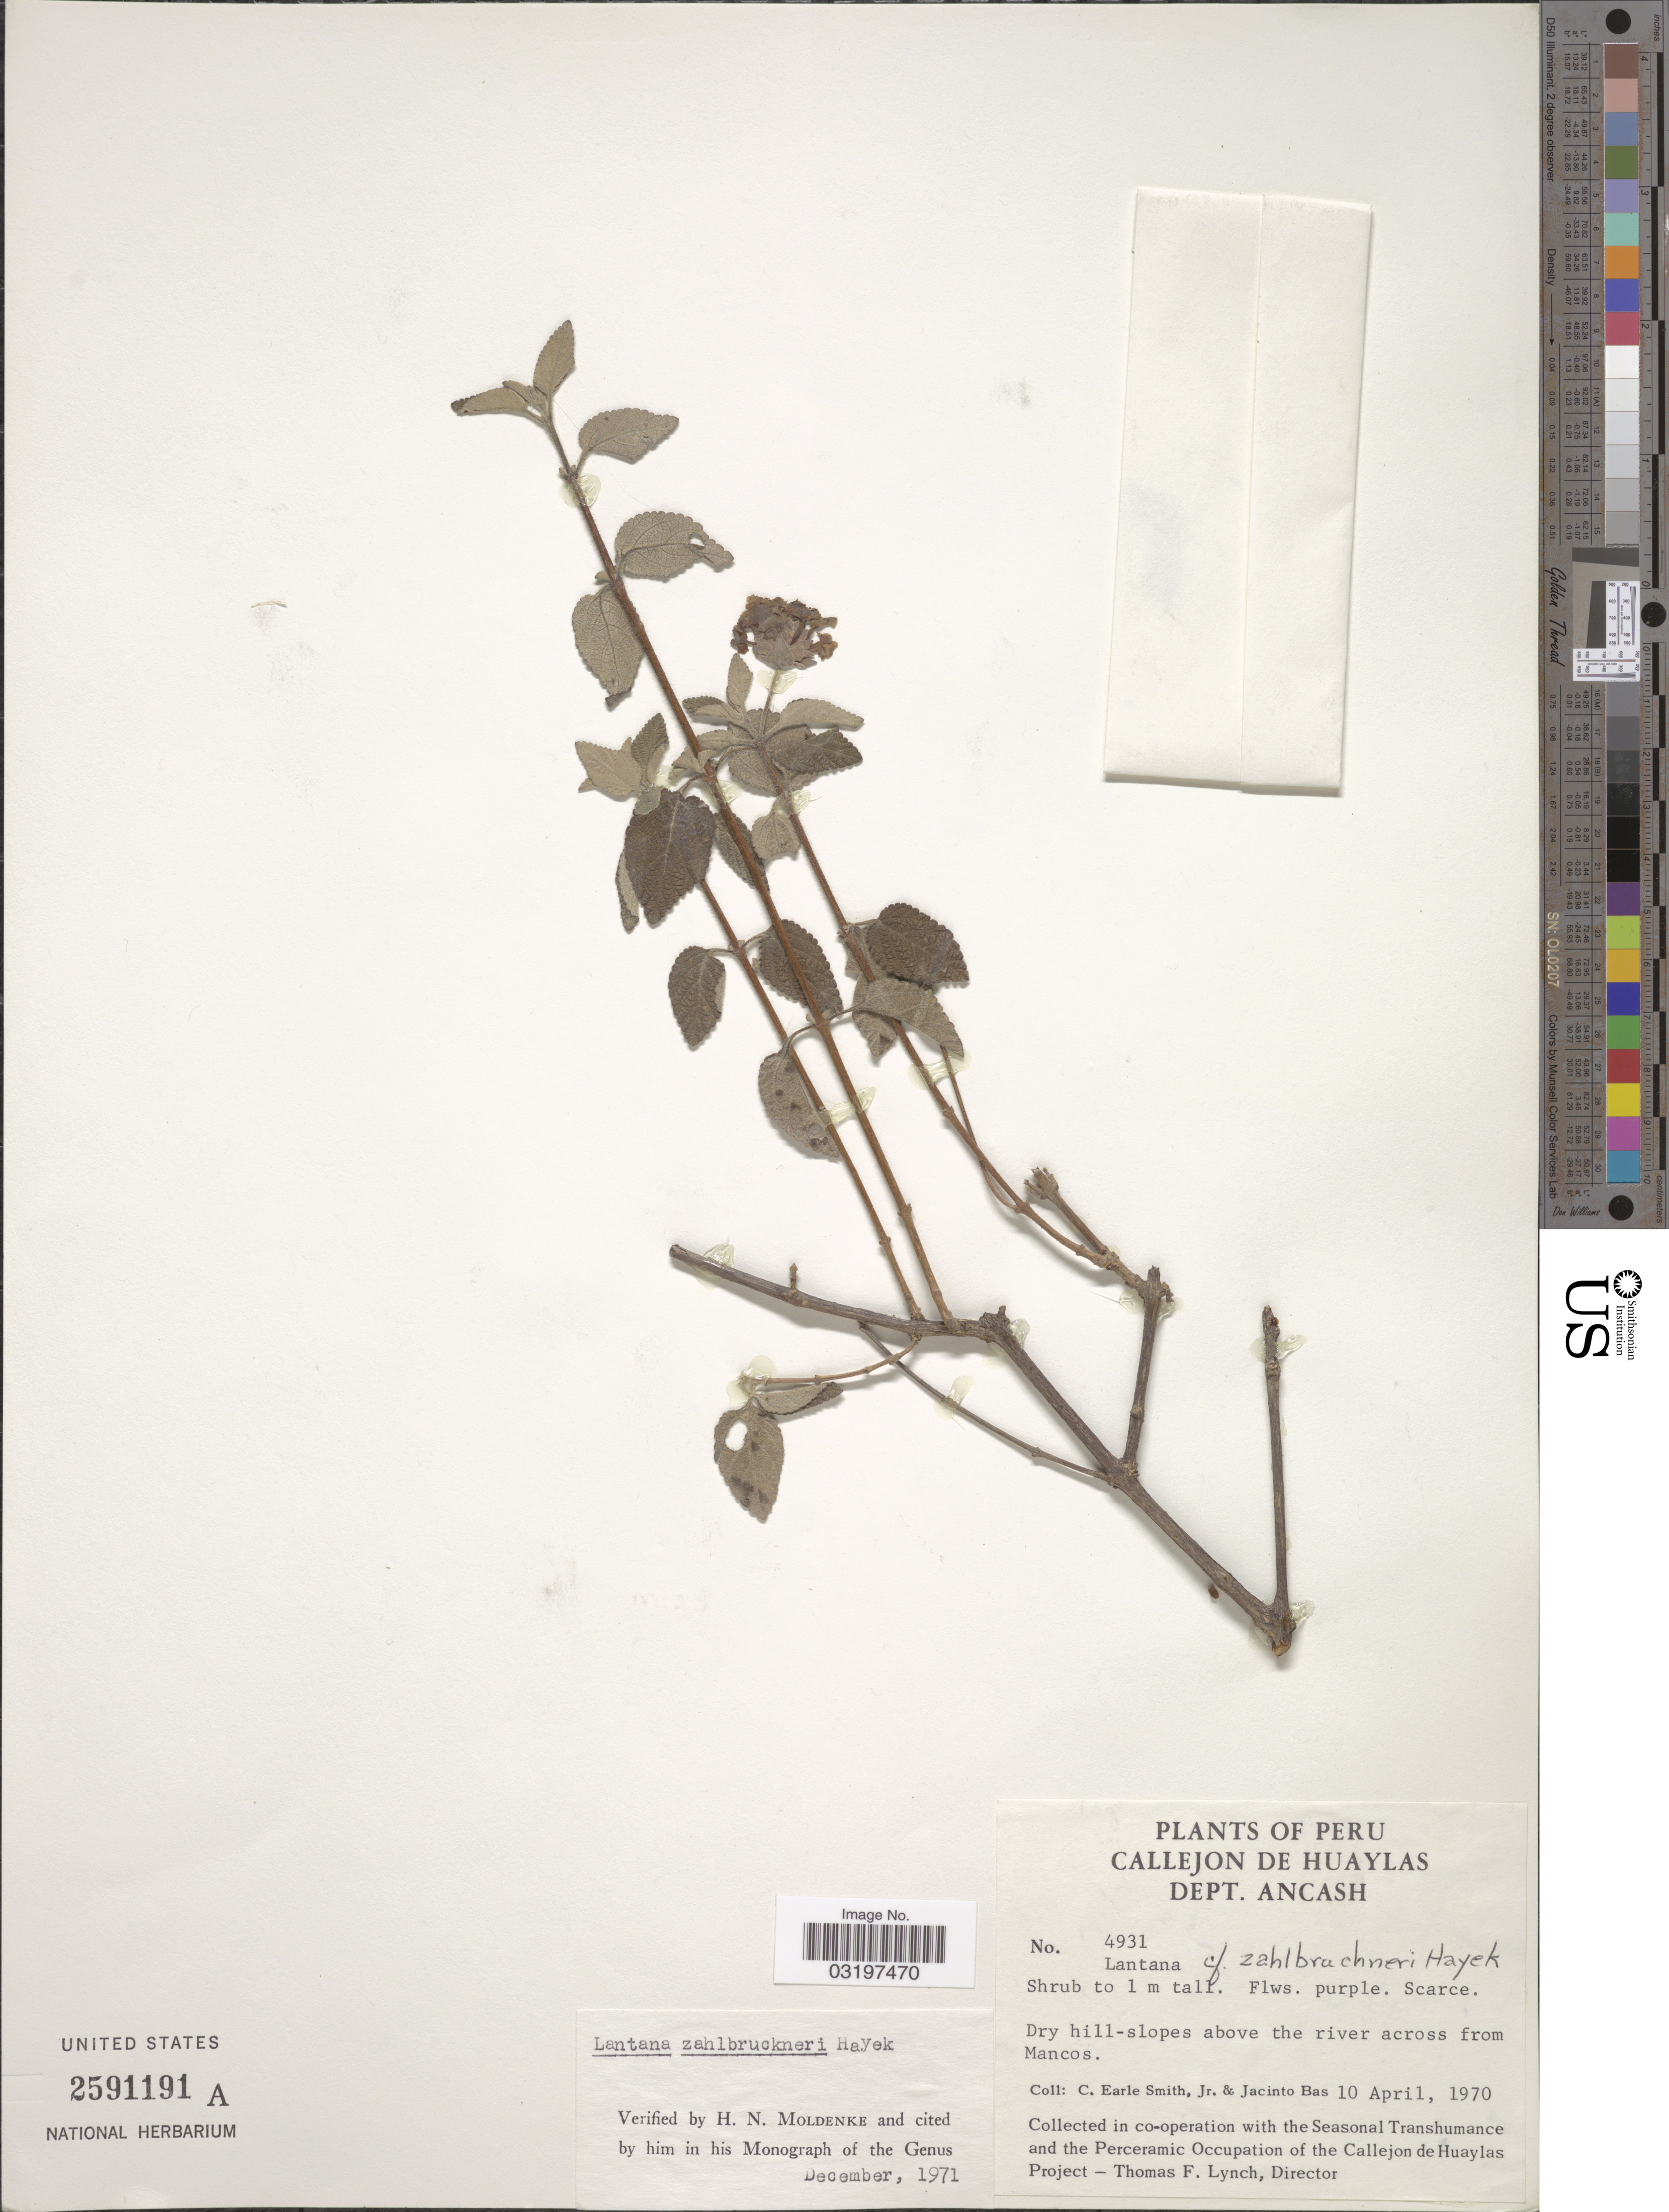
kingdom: Plantae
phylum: Tracheophyta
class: Magnoliopsida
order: Lamiales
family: Verbenaceae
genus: Lantana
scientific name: Lantana zahlbruckneri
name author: Hayek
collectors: C. E. Smith Jr. & J. Bas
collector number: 4931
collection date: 1970-04-10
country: Peru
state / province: Ancash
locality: Callejon de Huaylas. Dept. Ancash. Dry hill-slopes above the river across from Mancos.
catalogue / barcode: US 2591191A